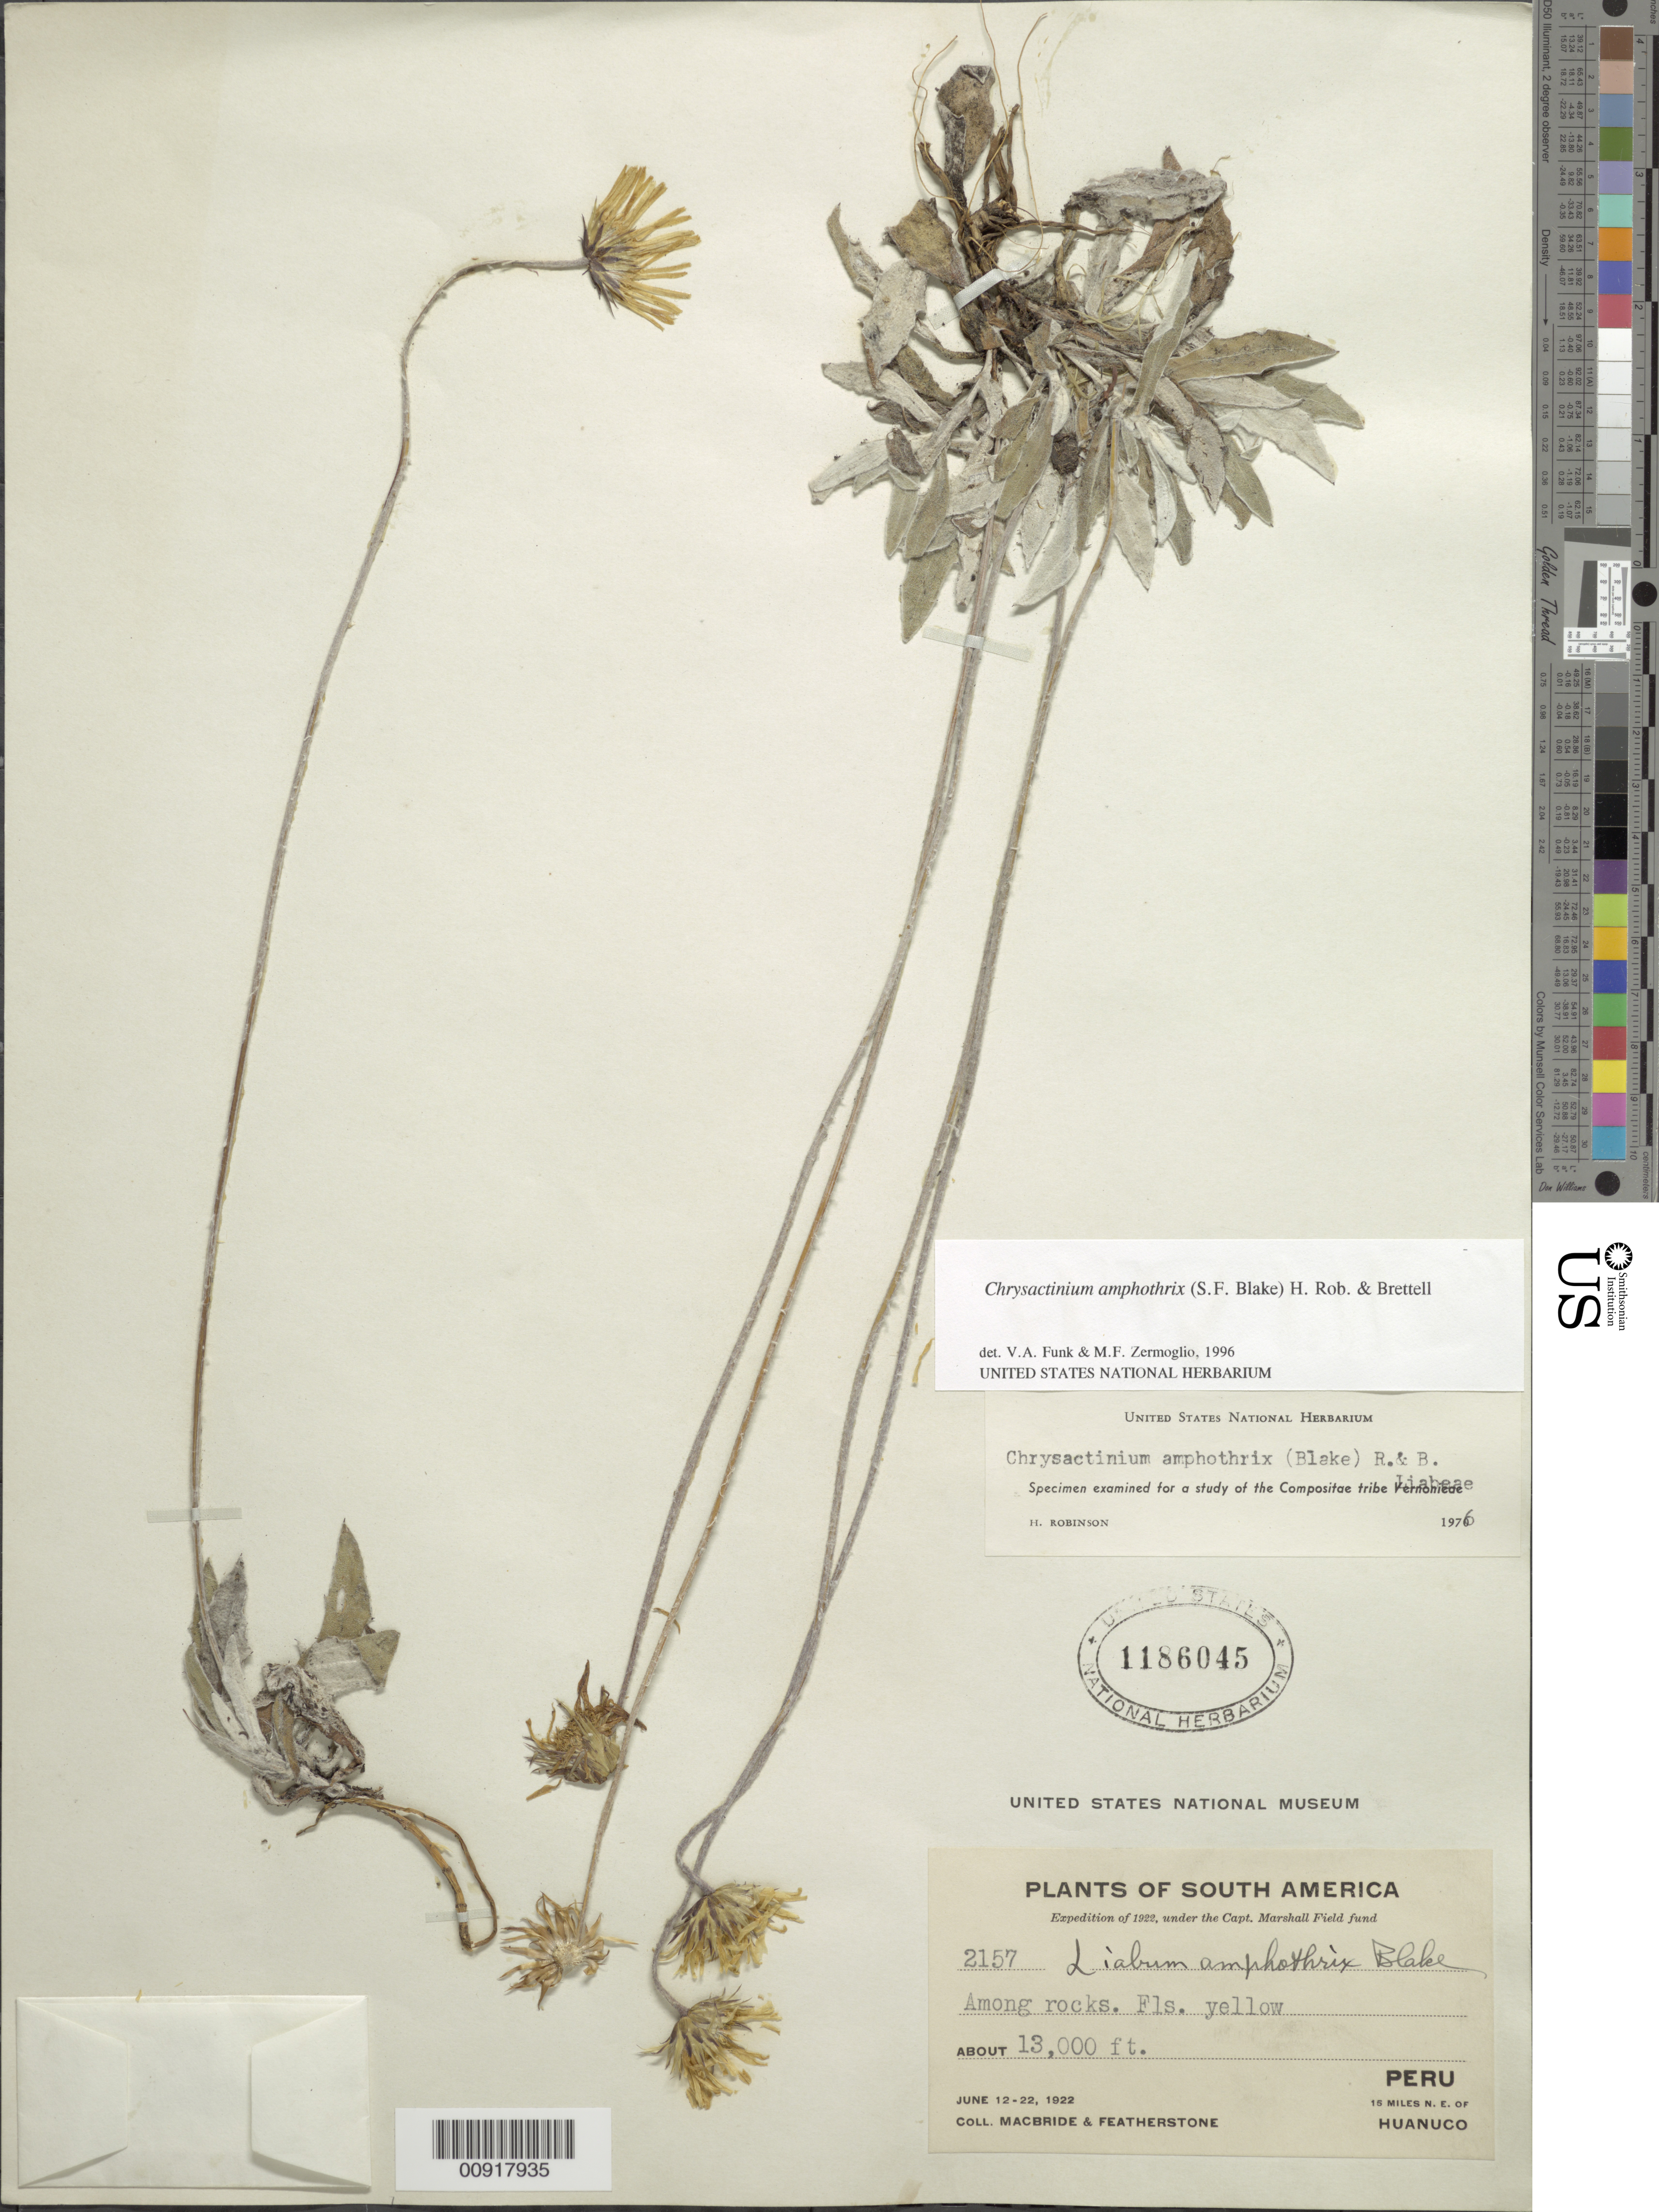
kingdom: Plantae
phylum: Tracheophyta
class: Magnoliopsida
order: Asterales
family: Asteraceae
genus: Chrysactinium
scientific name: Chrysactinium amphothrix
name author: (S.F. Blake) H. Rob. & Brettell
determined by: Funk, V. A.; Zermoglio, M. F.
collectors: J. F. Macbride & -. Featherstone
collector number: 2157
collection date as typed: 12 June 1922 to 22 June 1922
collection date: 1922-06-12/1922-06-22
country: Peru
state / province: Huánuco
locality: Huánuco, 15 miles NE of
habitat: Among rocks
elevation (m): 3962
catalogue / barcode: US 1186045